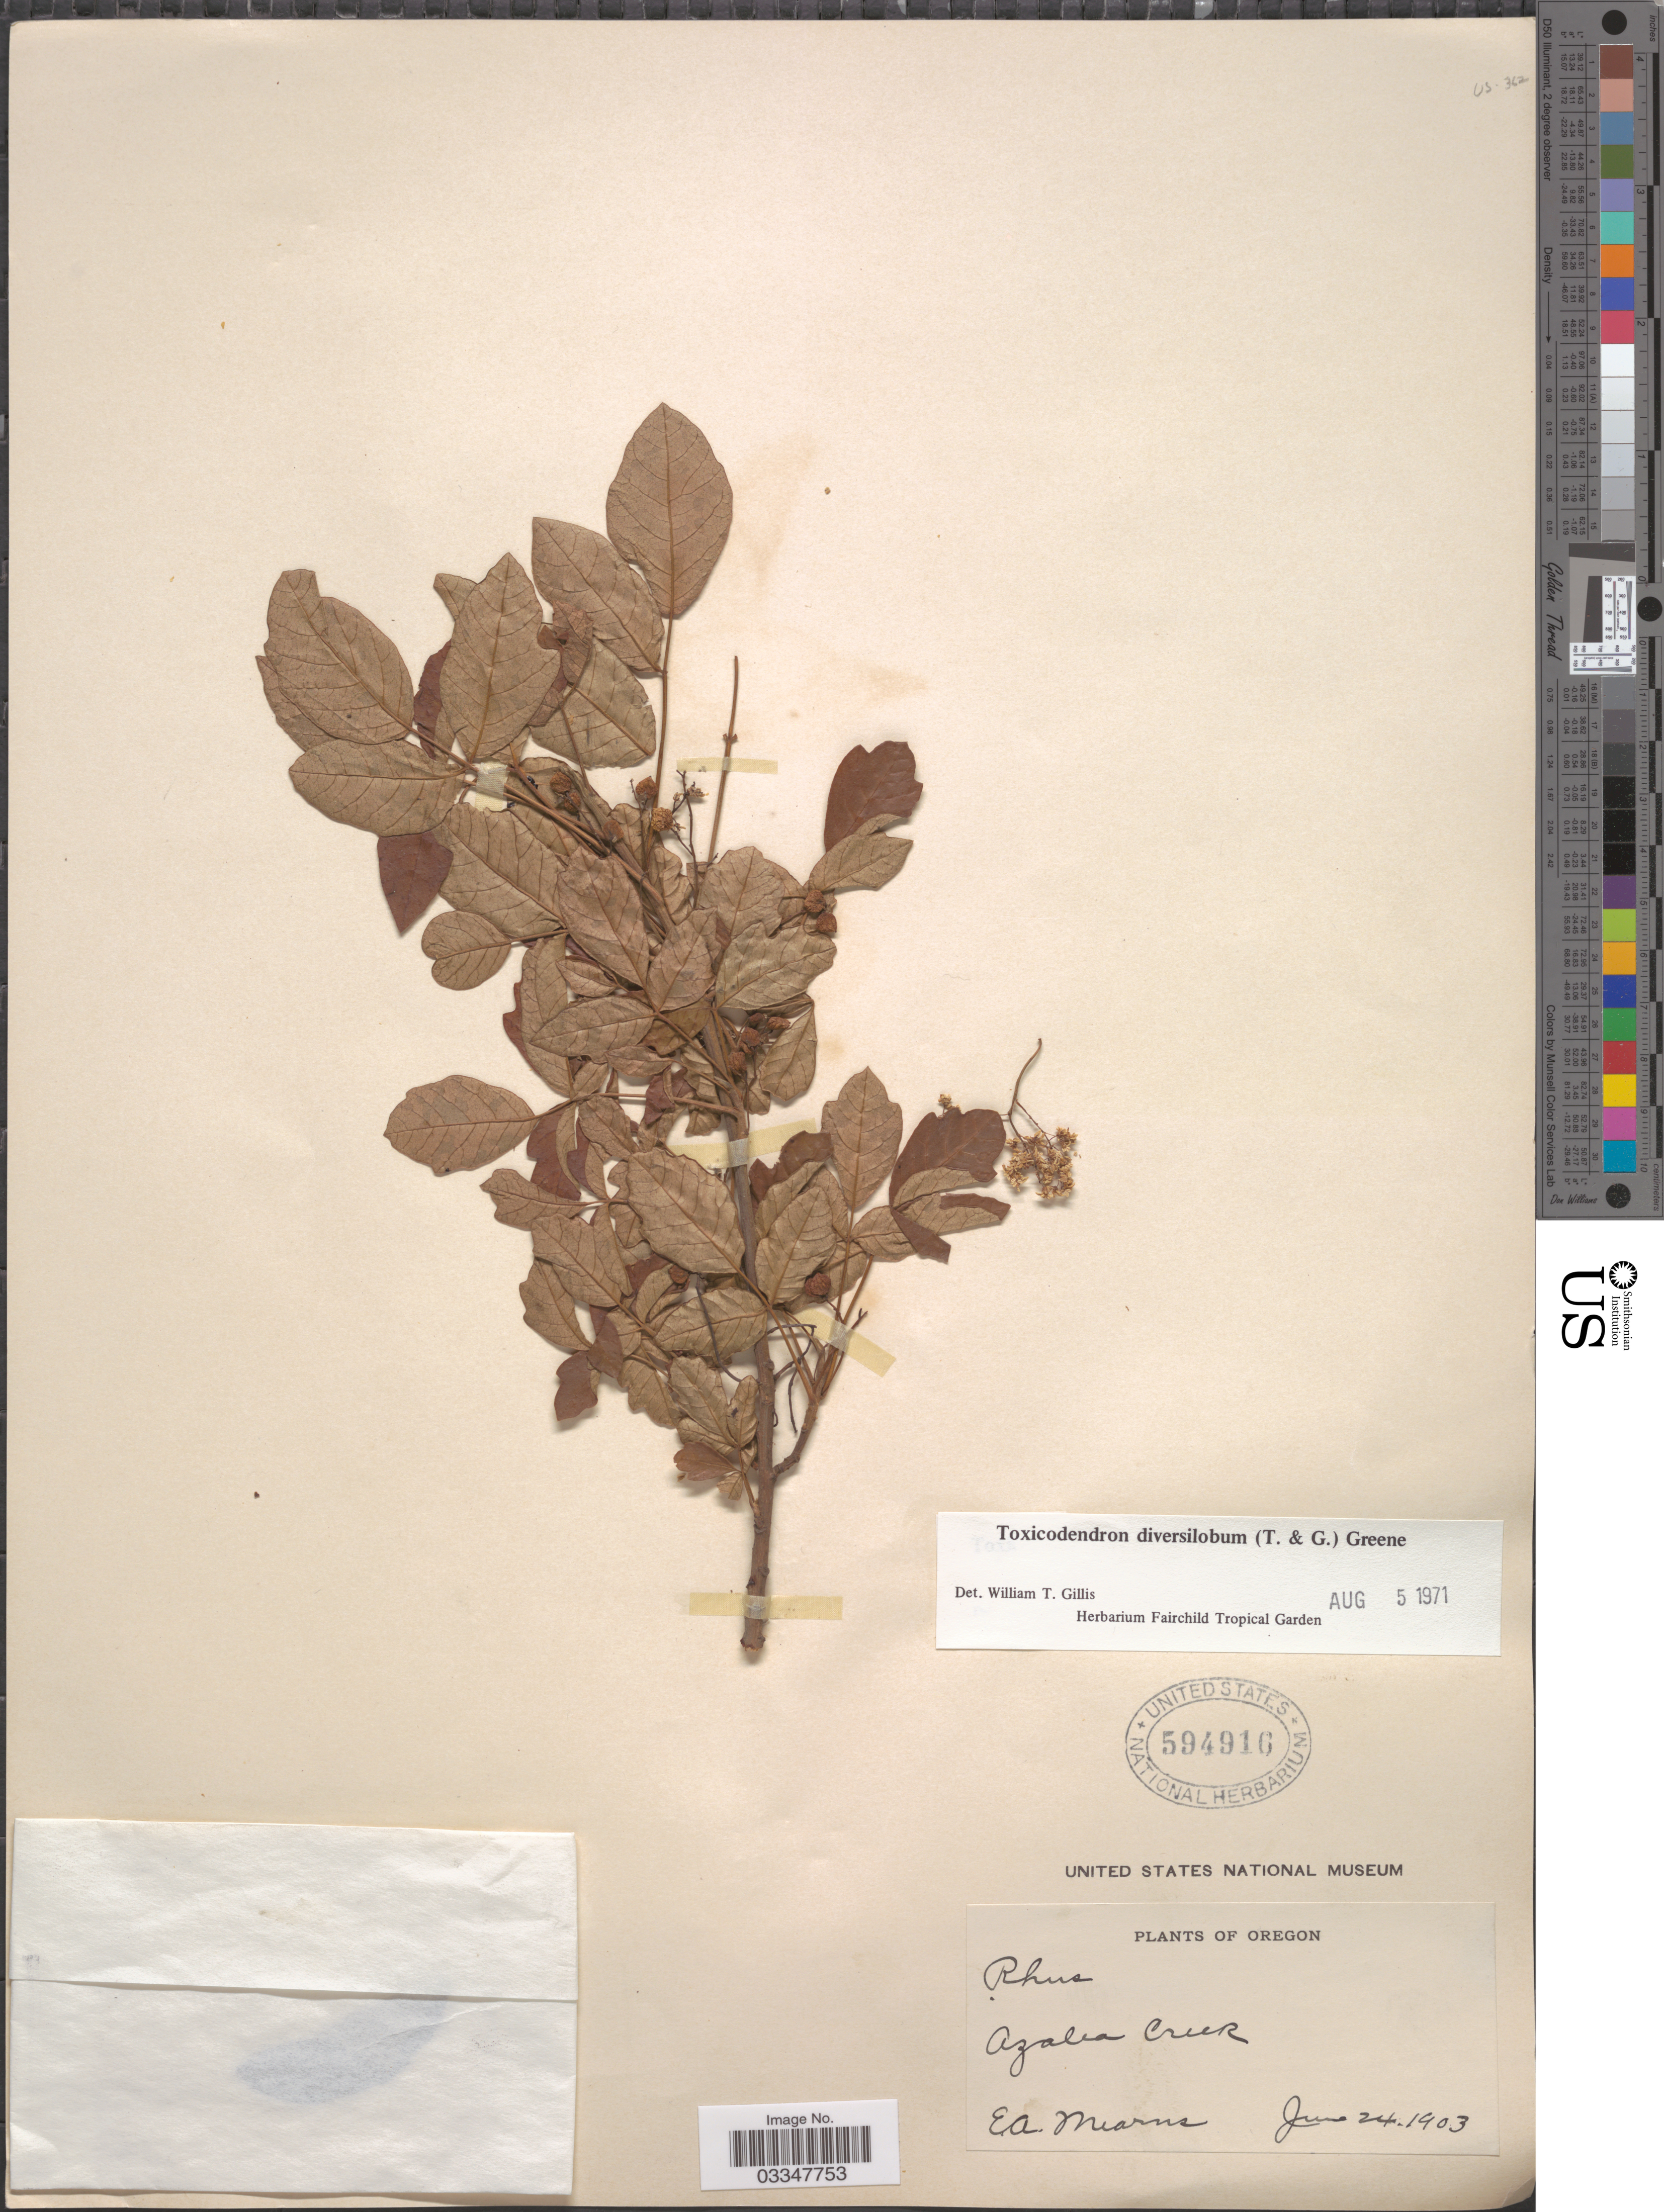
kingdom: Plantae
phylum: Tracheophyta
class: Magnoliopsida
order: Sapindales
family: Anacardiaceae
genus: Toxicodendron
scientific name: Toxicodendron diversilobum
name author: (Torr. & A. Gray) Greene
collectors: E. A. Mearns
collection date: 1903-06-24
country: United States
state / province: Oregon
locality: Azalea Creek.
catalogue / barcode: US 594916